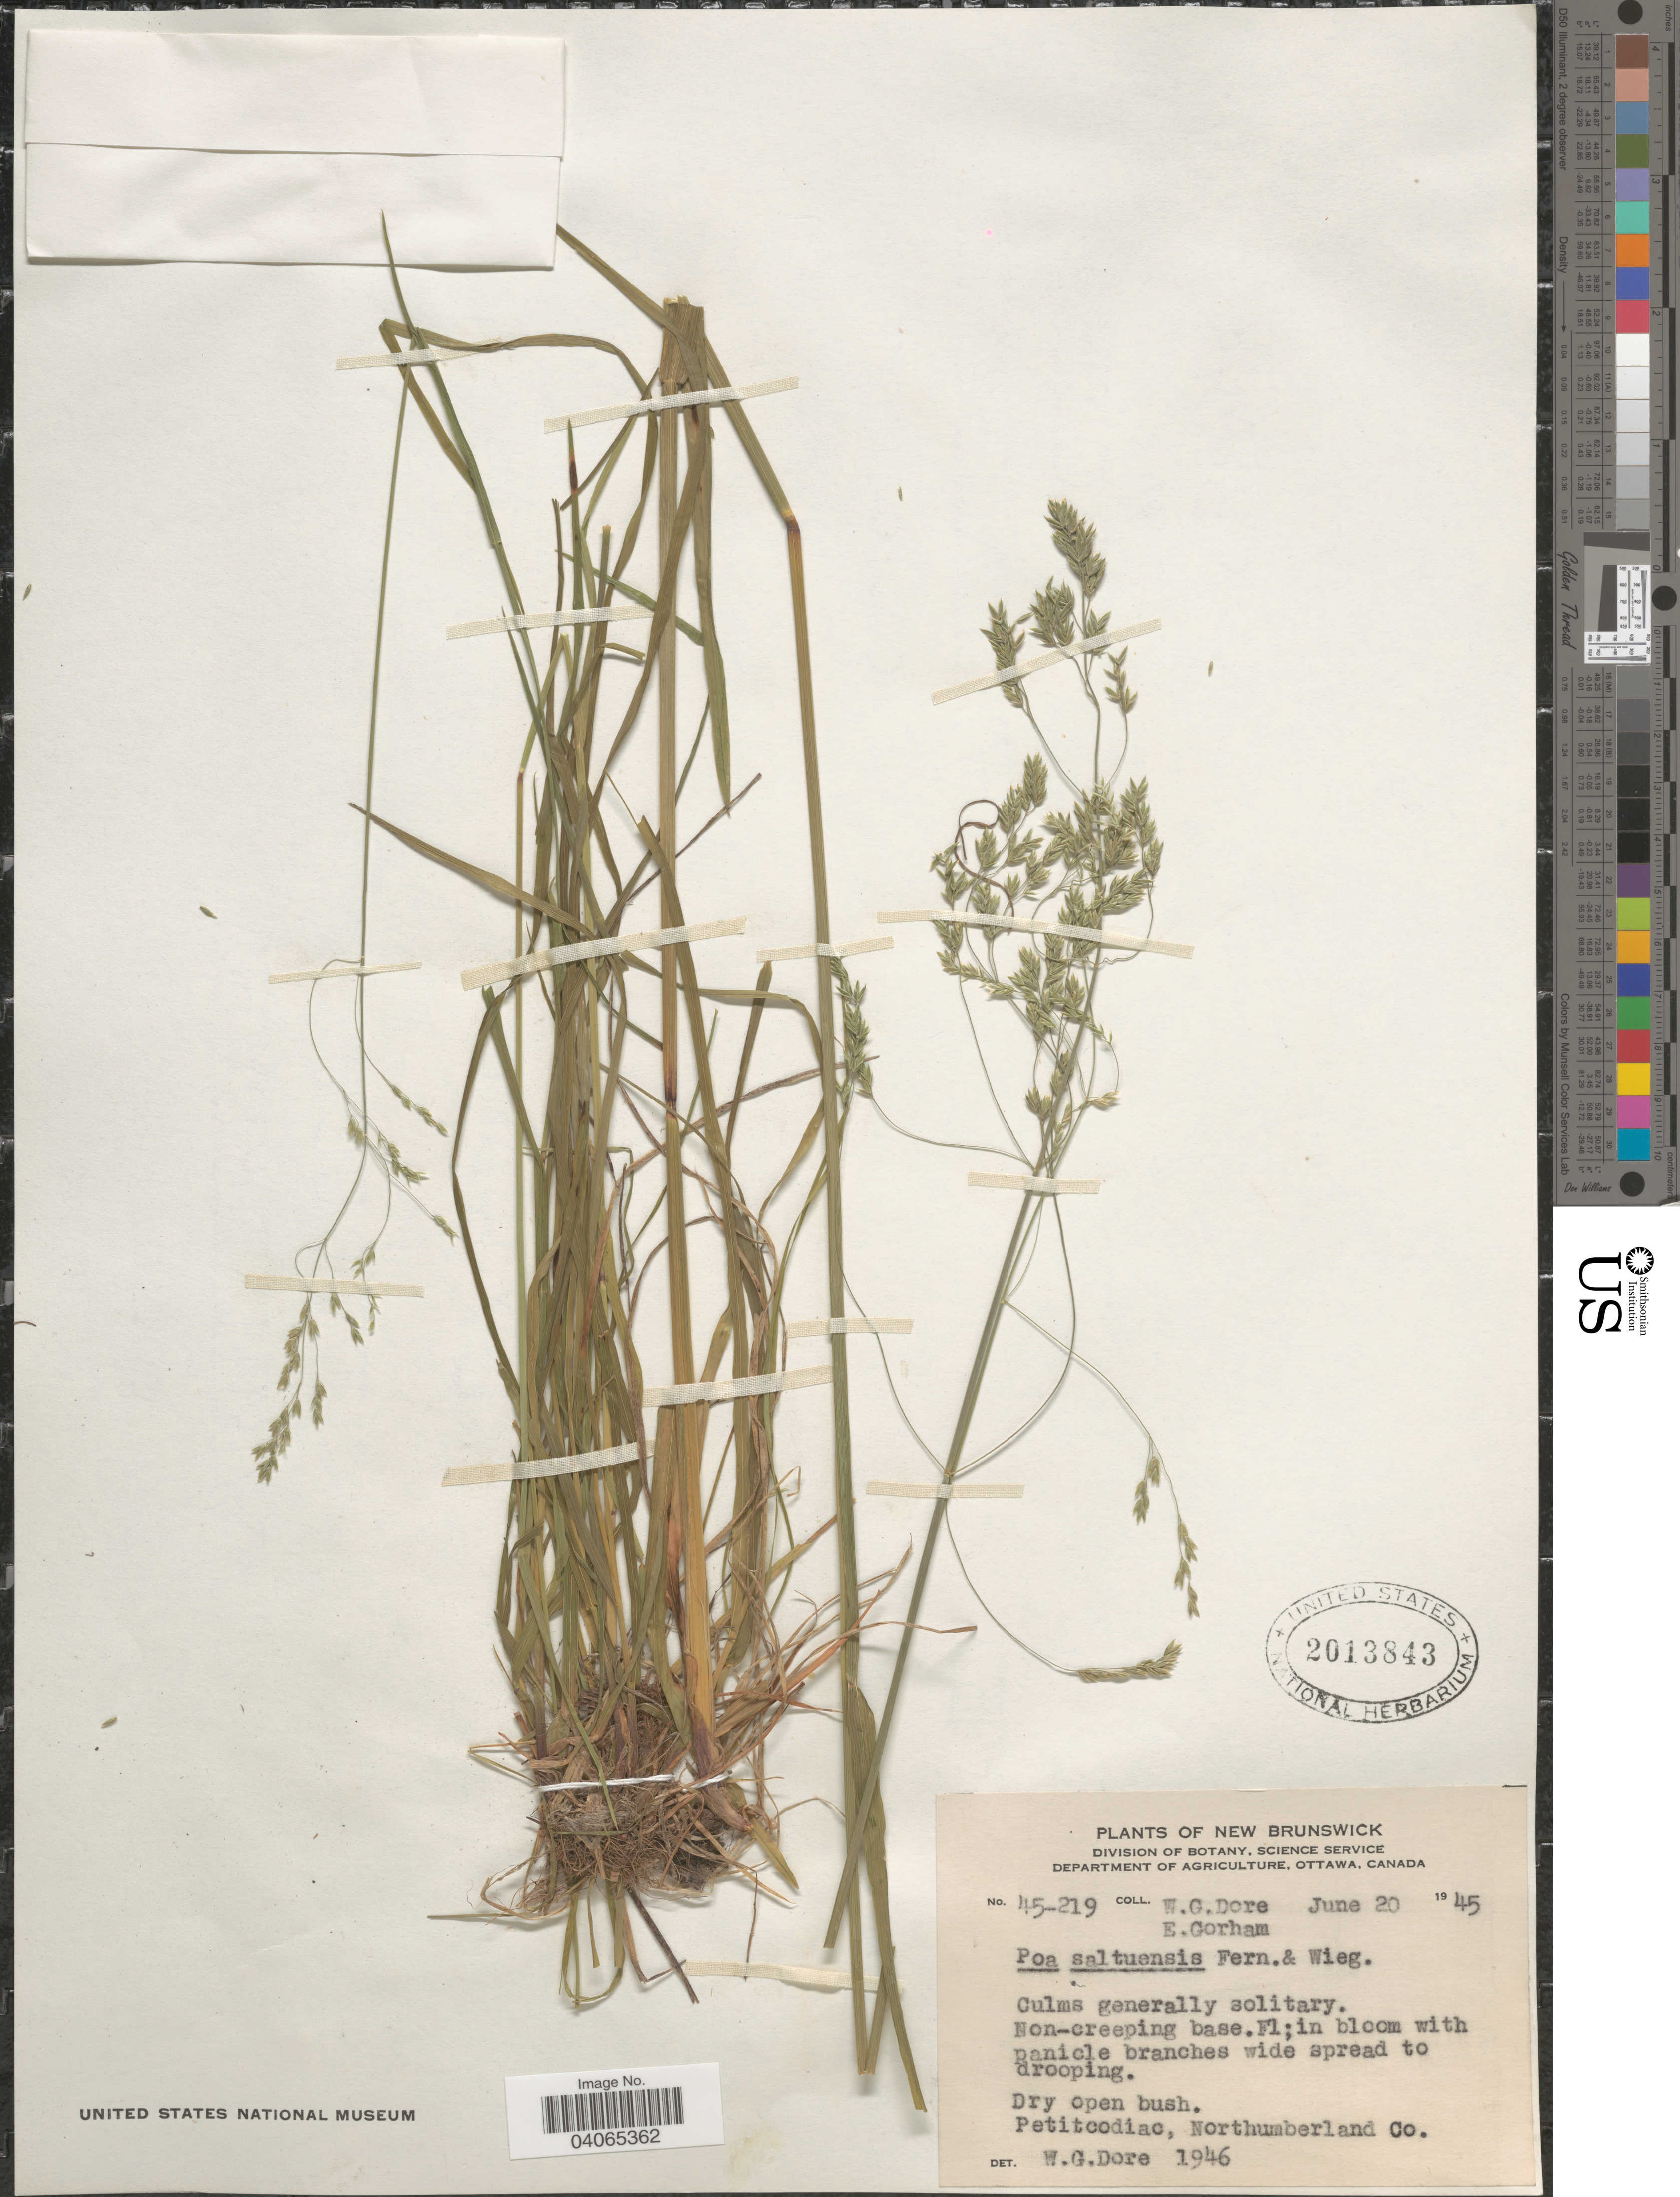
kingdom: Plantae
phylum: Tracheophyta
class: Liliopsida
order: Poales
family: Poaceae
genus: Poa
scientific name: Poa saltuensis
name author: Fernald & Wiegand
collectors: W. Dore & E. Gorham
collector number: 45-219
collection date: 1945-06-20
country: Canada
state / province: New Brunswick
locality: Petitcodiac, Northumberland Co.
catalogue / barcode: US 2013843